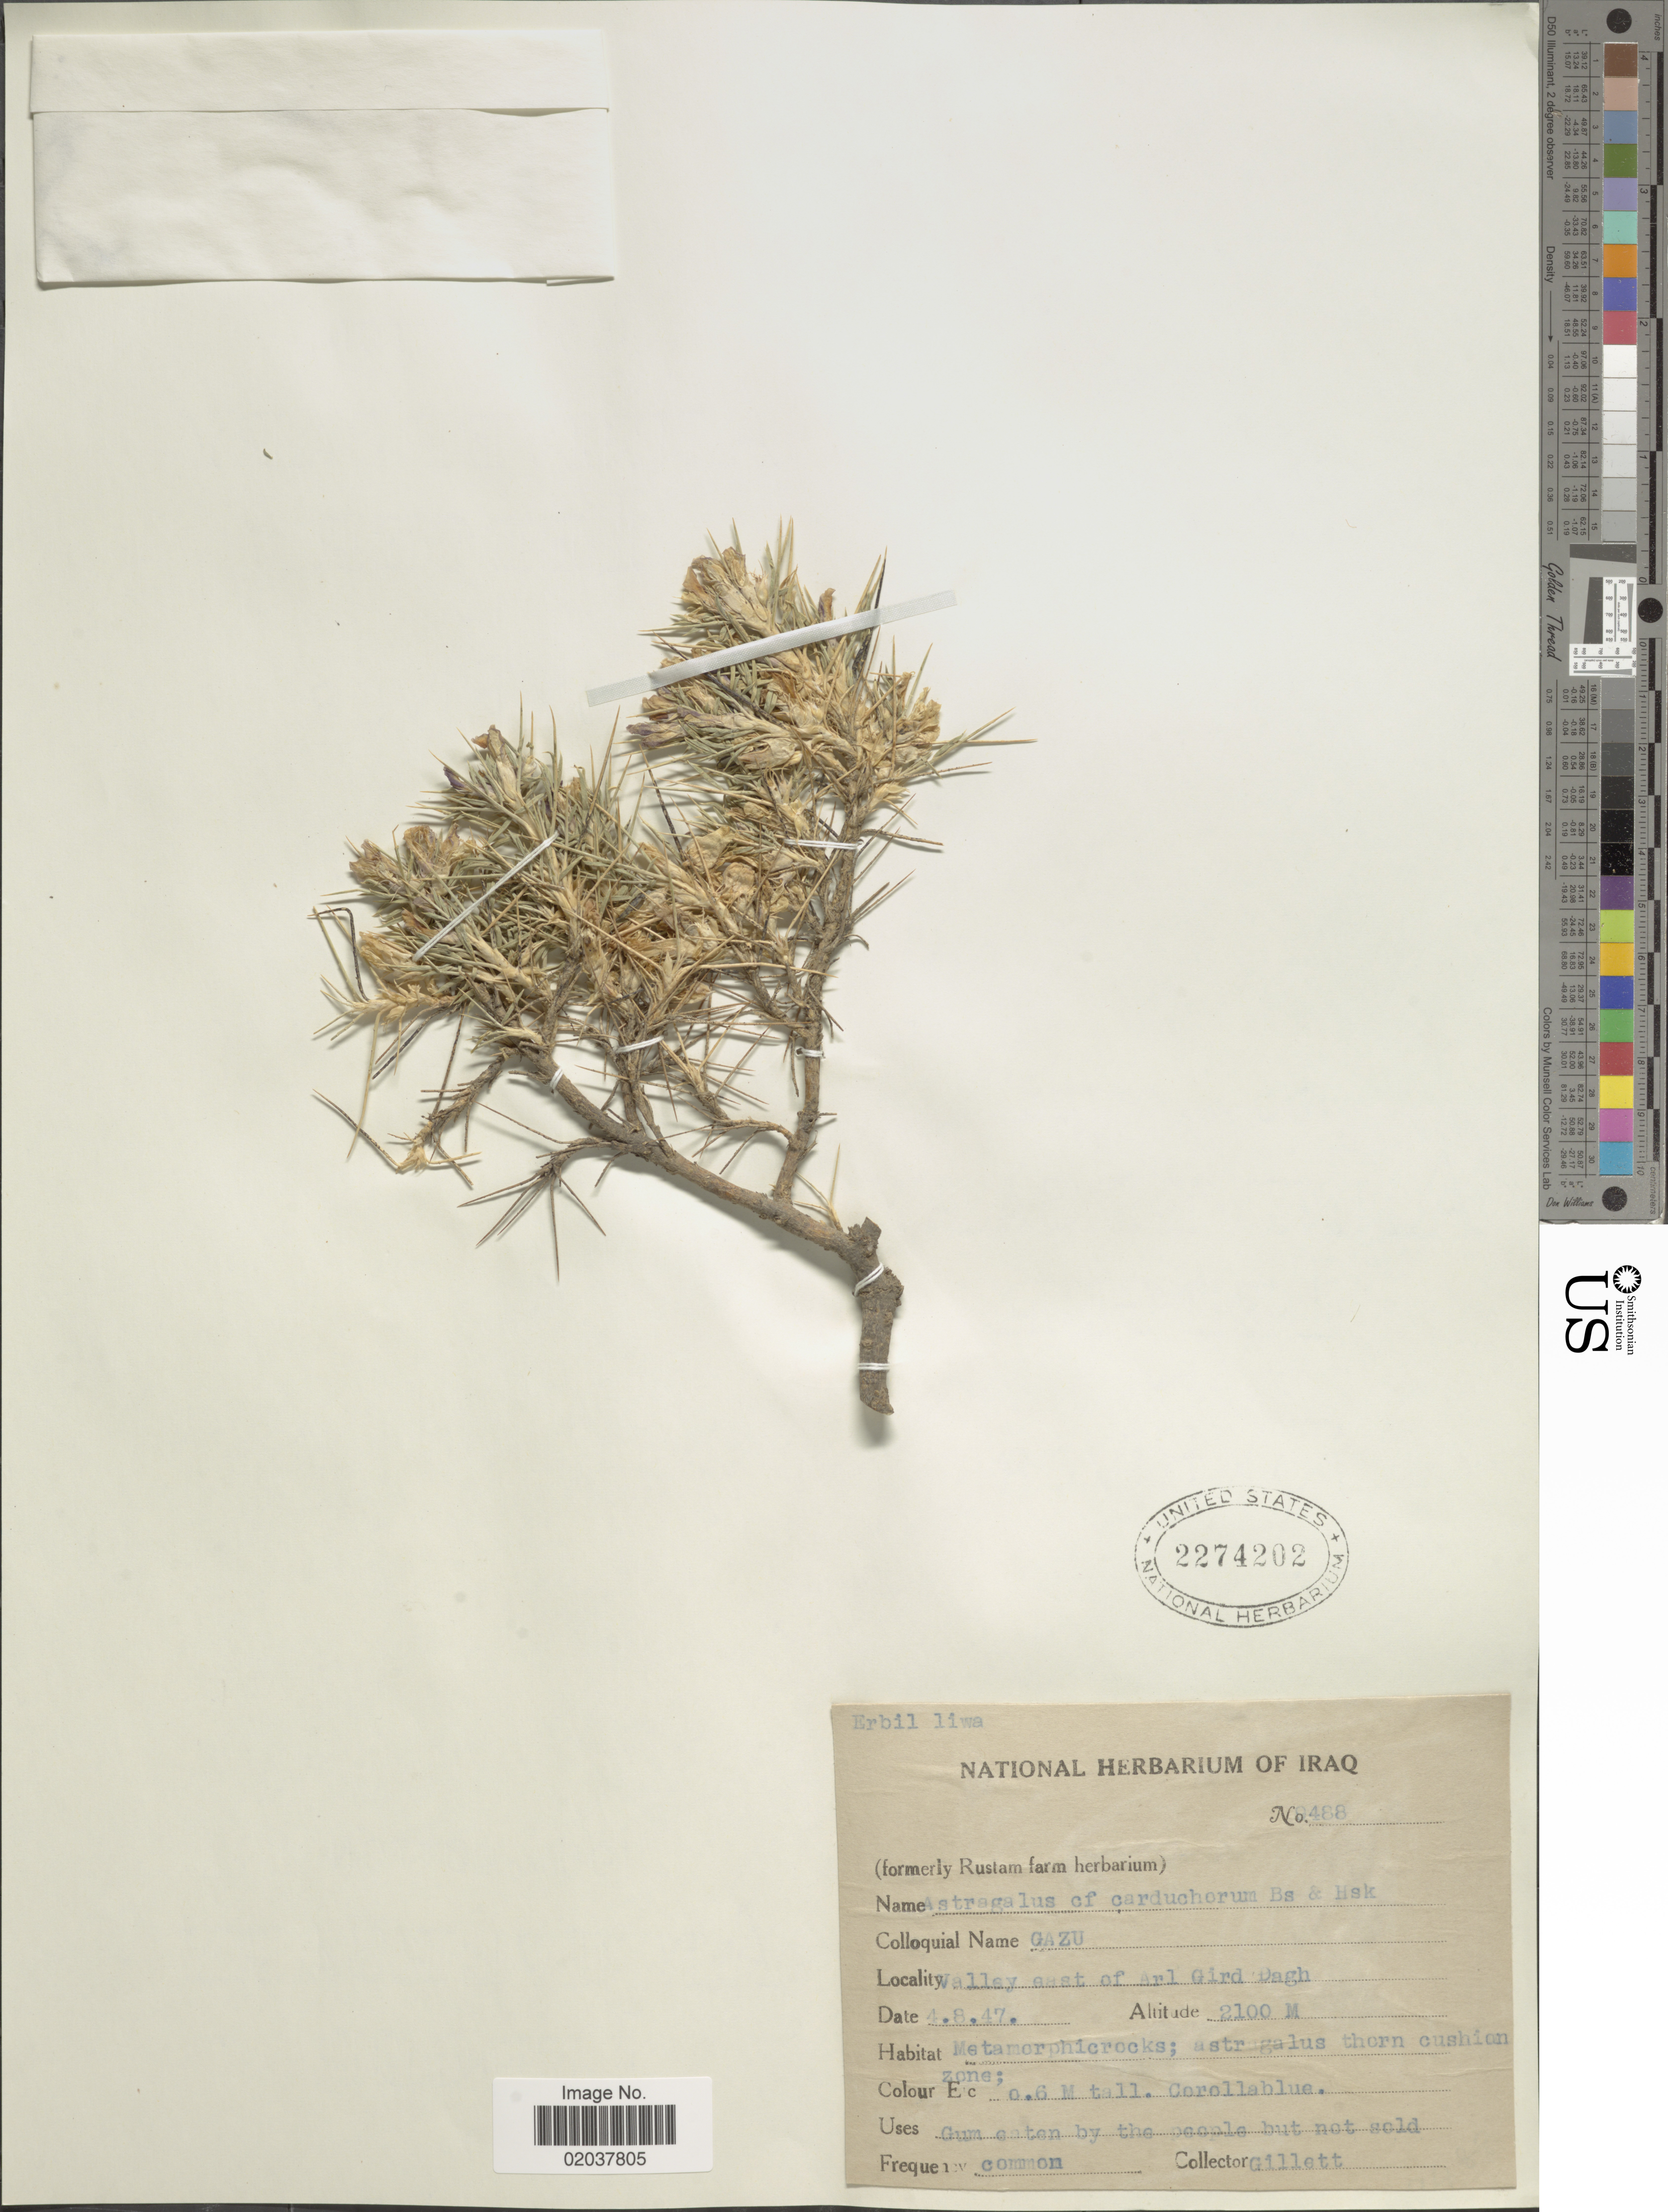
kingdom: Plantae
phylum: Tracheophyta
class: Magnoliopsida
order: Fabales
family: Fabaceae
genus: Astragalus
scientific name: Astragalus carduchorum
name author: Boiss. & Hausskn.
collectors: Gillett, --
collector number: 9488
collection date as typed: Transcribed d/m/y: 4/8/47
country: Iraq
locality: Valley east of Arl Gird Dagh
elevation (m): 2100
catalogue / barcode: US 2274202